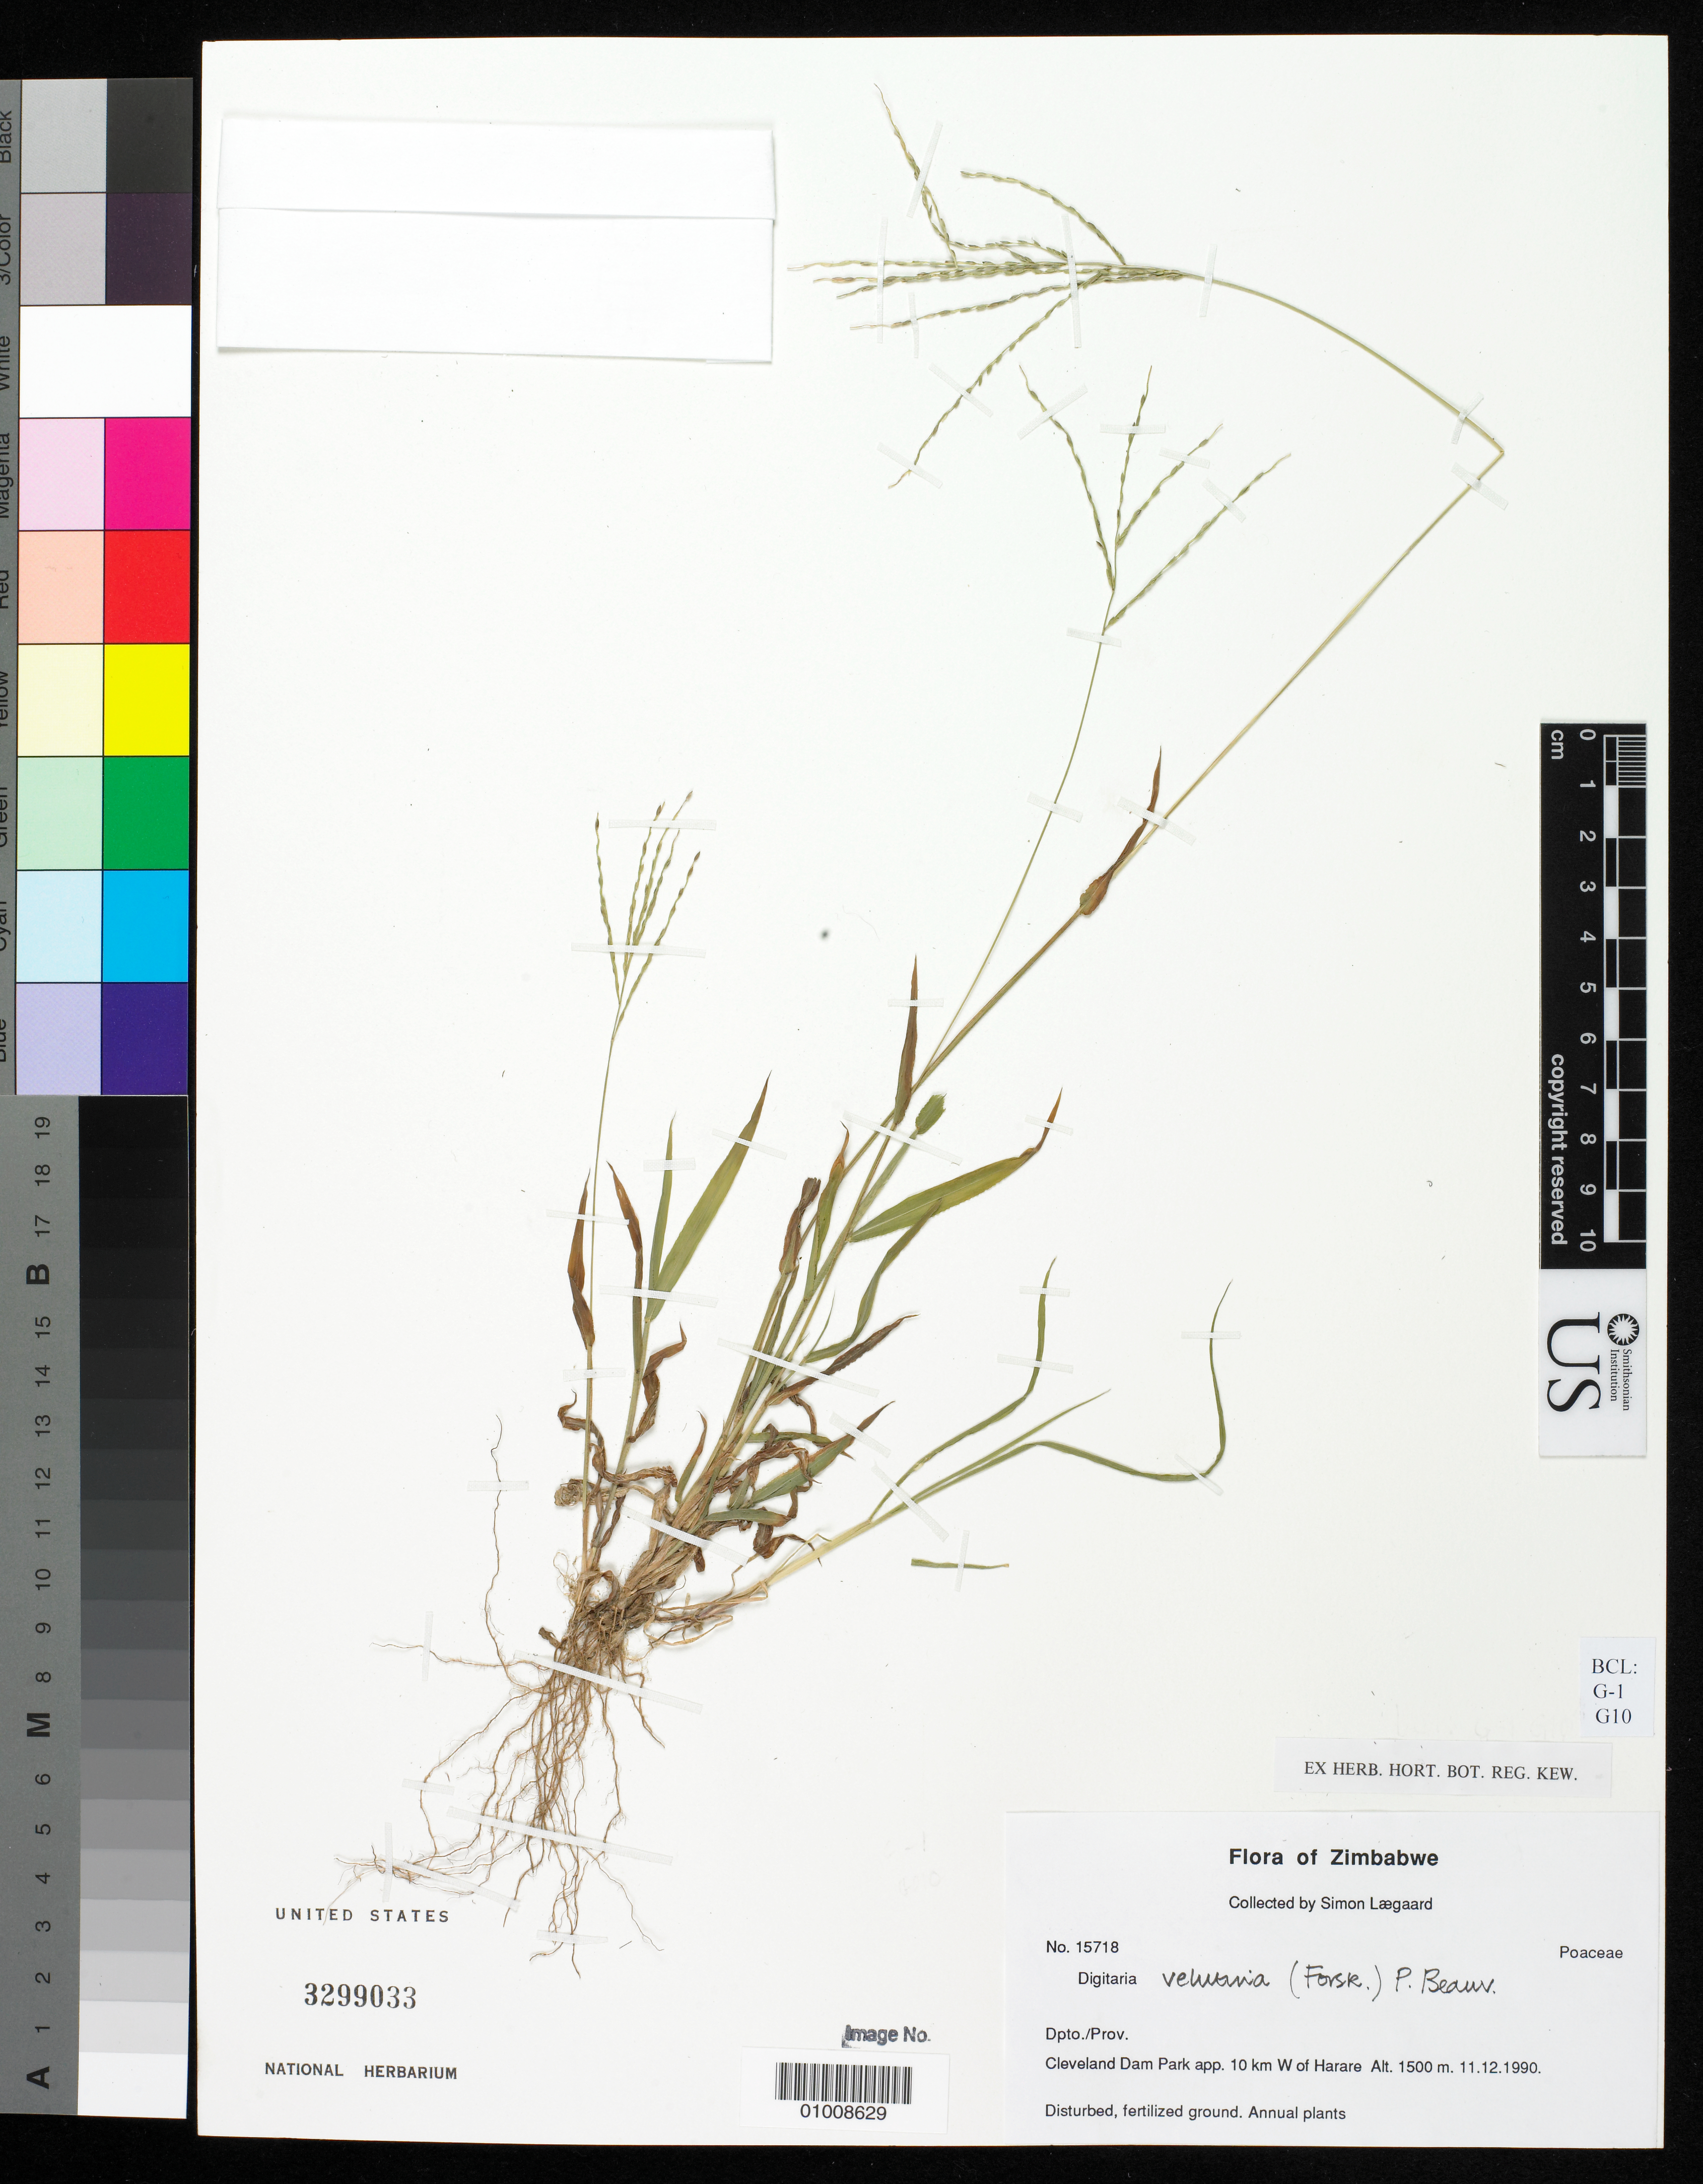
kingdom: Plantae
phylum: Tracheophyta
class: Liliopsida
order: Poales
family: Poaceae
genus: Digitaria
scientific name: Digitaria velutina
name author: (Forssk.) P. Beauv.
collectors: S. Lægaard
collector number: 15718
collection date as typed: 12 Nov 1990 or 11 Dec 1990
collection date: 1990-11-12 or 1990-12-11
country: Zimbabwe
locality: Cleveland Dam Park, W of Harare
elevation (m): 1500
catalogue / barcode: US 3299033